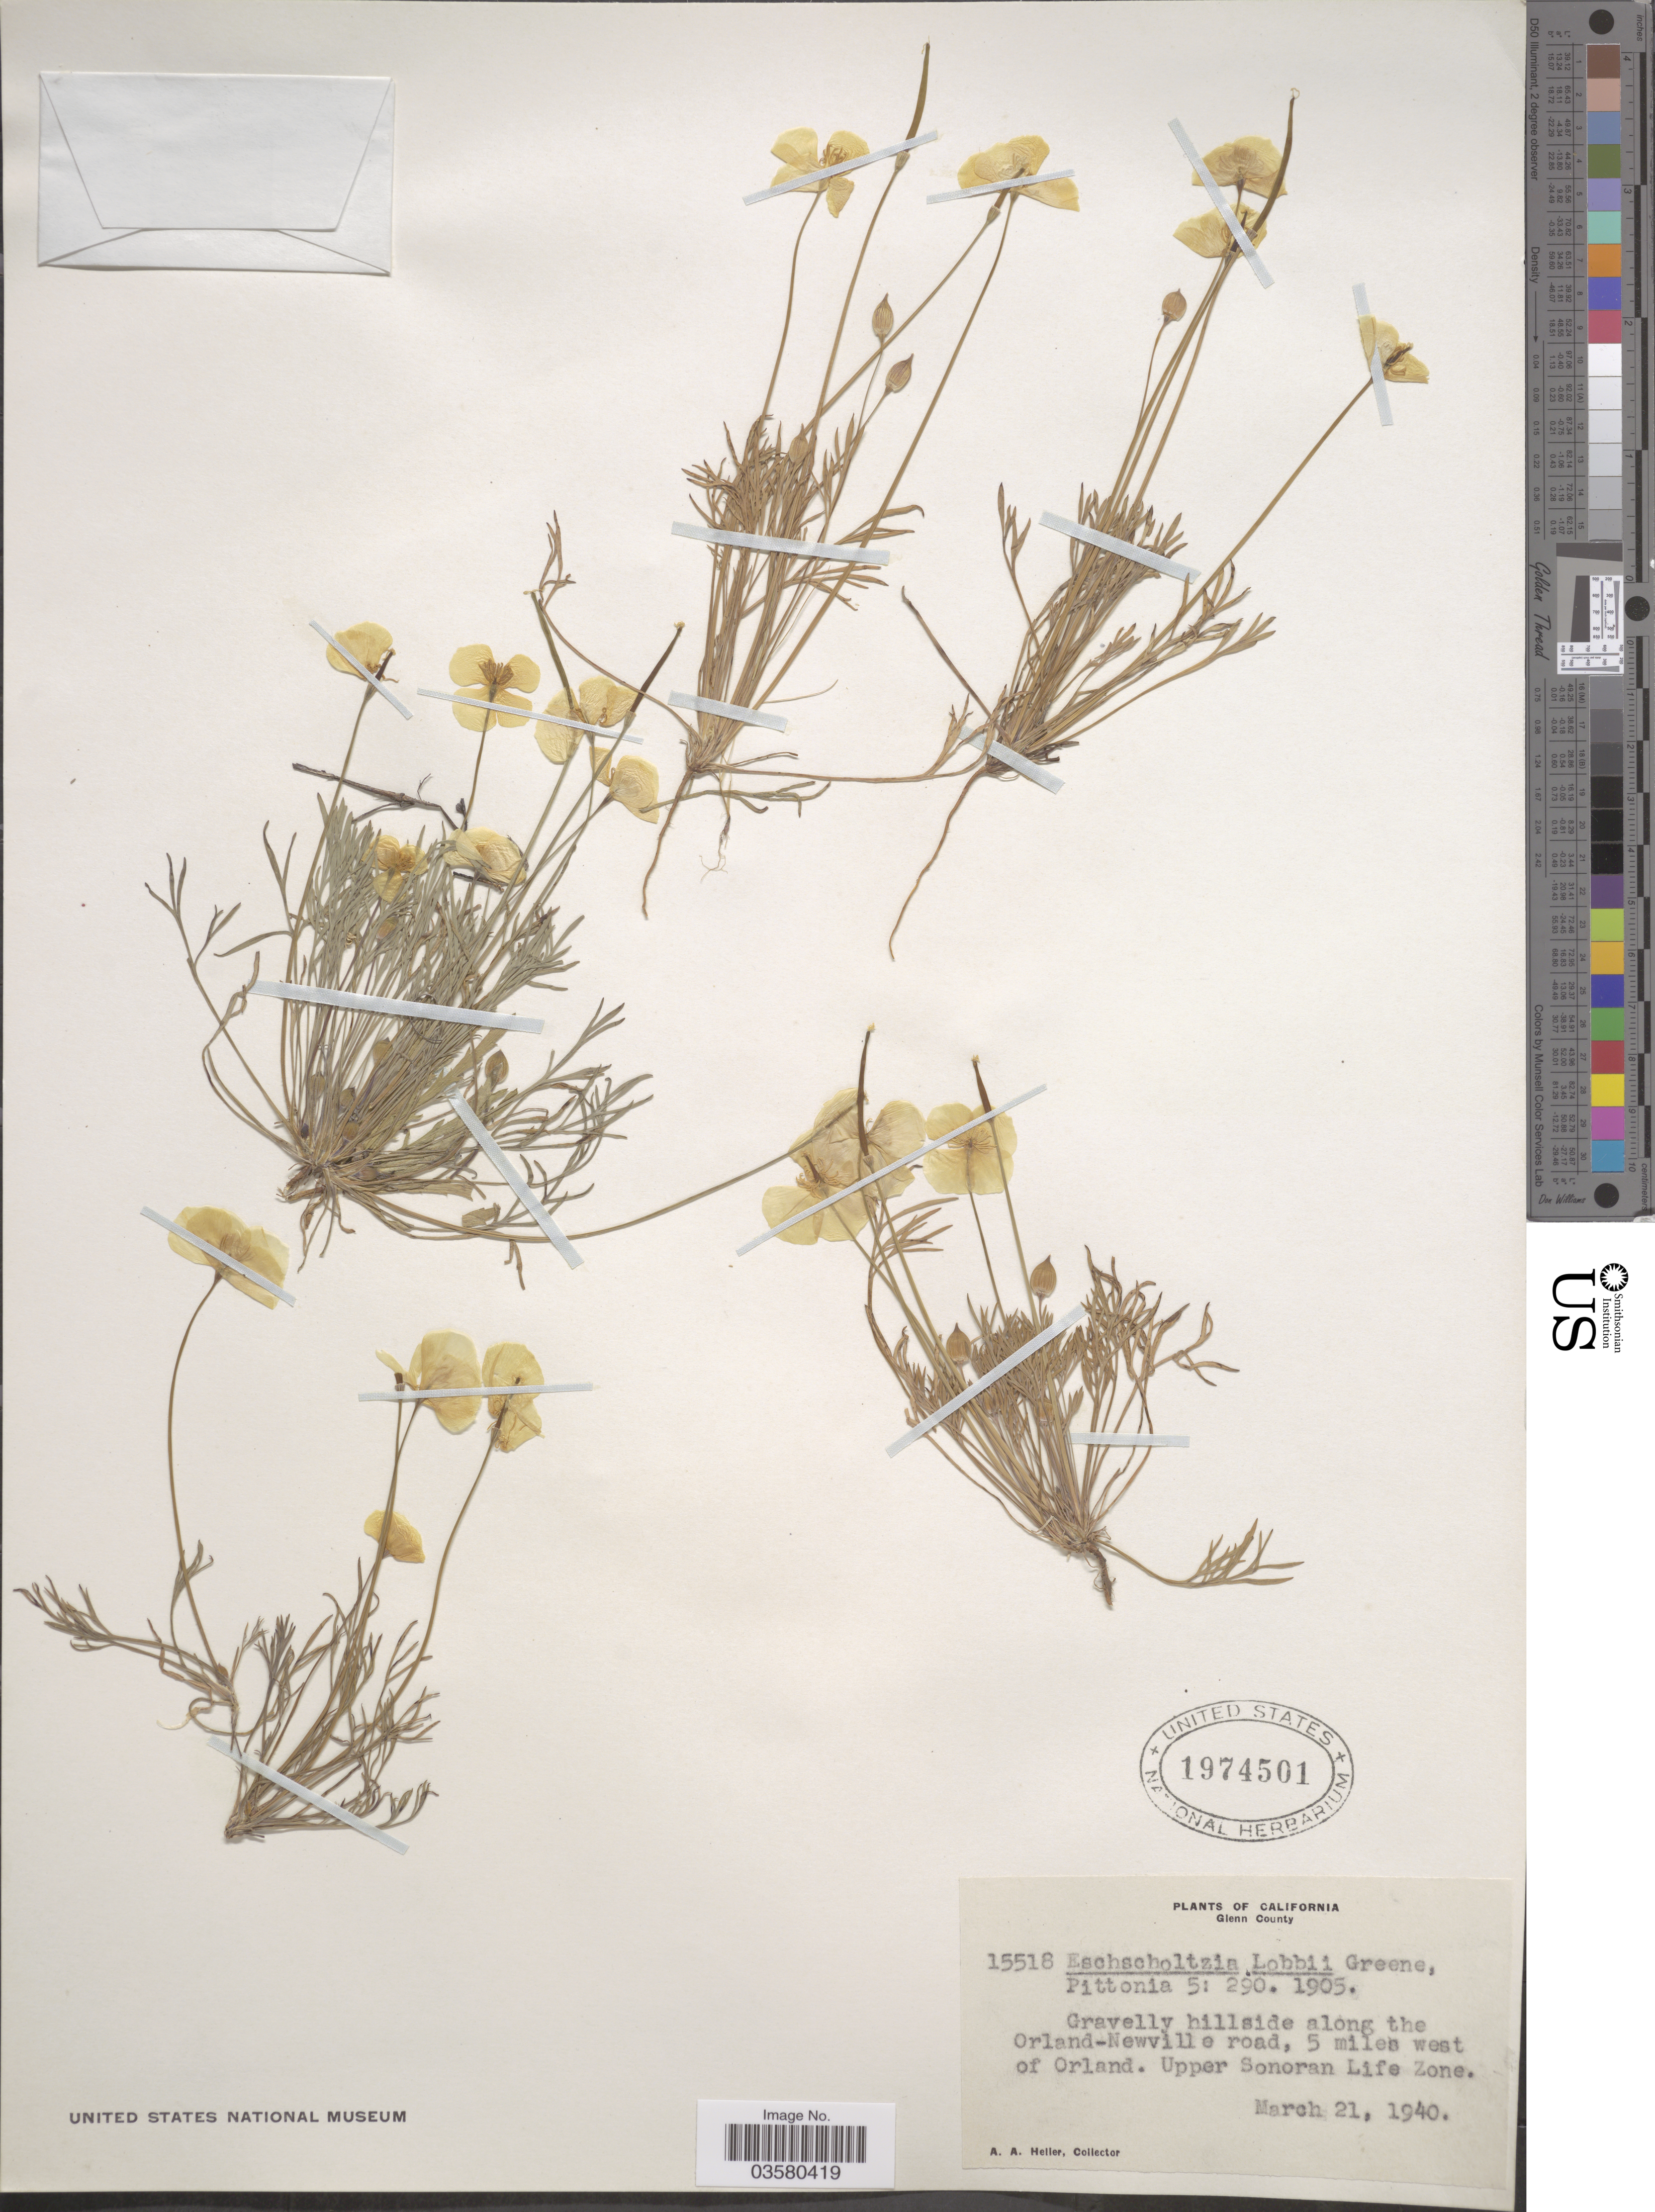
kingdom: Plantae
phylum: Tracheophyta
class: Magnoliopsida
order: Ranunculales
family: Papaveraceae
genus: Eschscholzia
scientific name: Eschscholzia lobbii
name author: Greene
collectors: A. A. Heller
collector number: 15518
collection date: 1940-03-21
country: United States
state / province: California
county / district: Glenn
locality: Glenn County. Gravelly hillside along the Orland-Newville road, 5 miles west of Orland. Upper Sonoran Life Zone.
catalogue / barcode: US 1974501